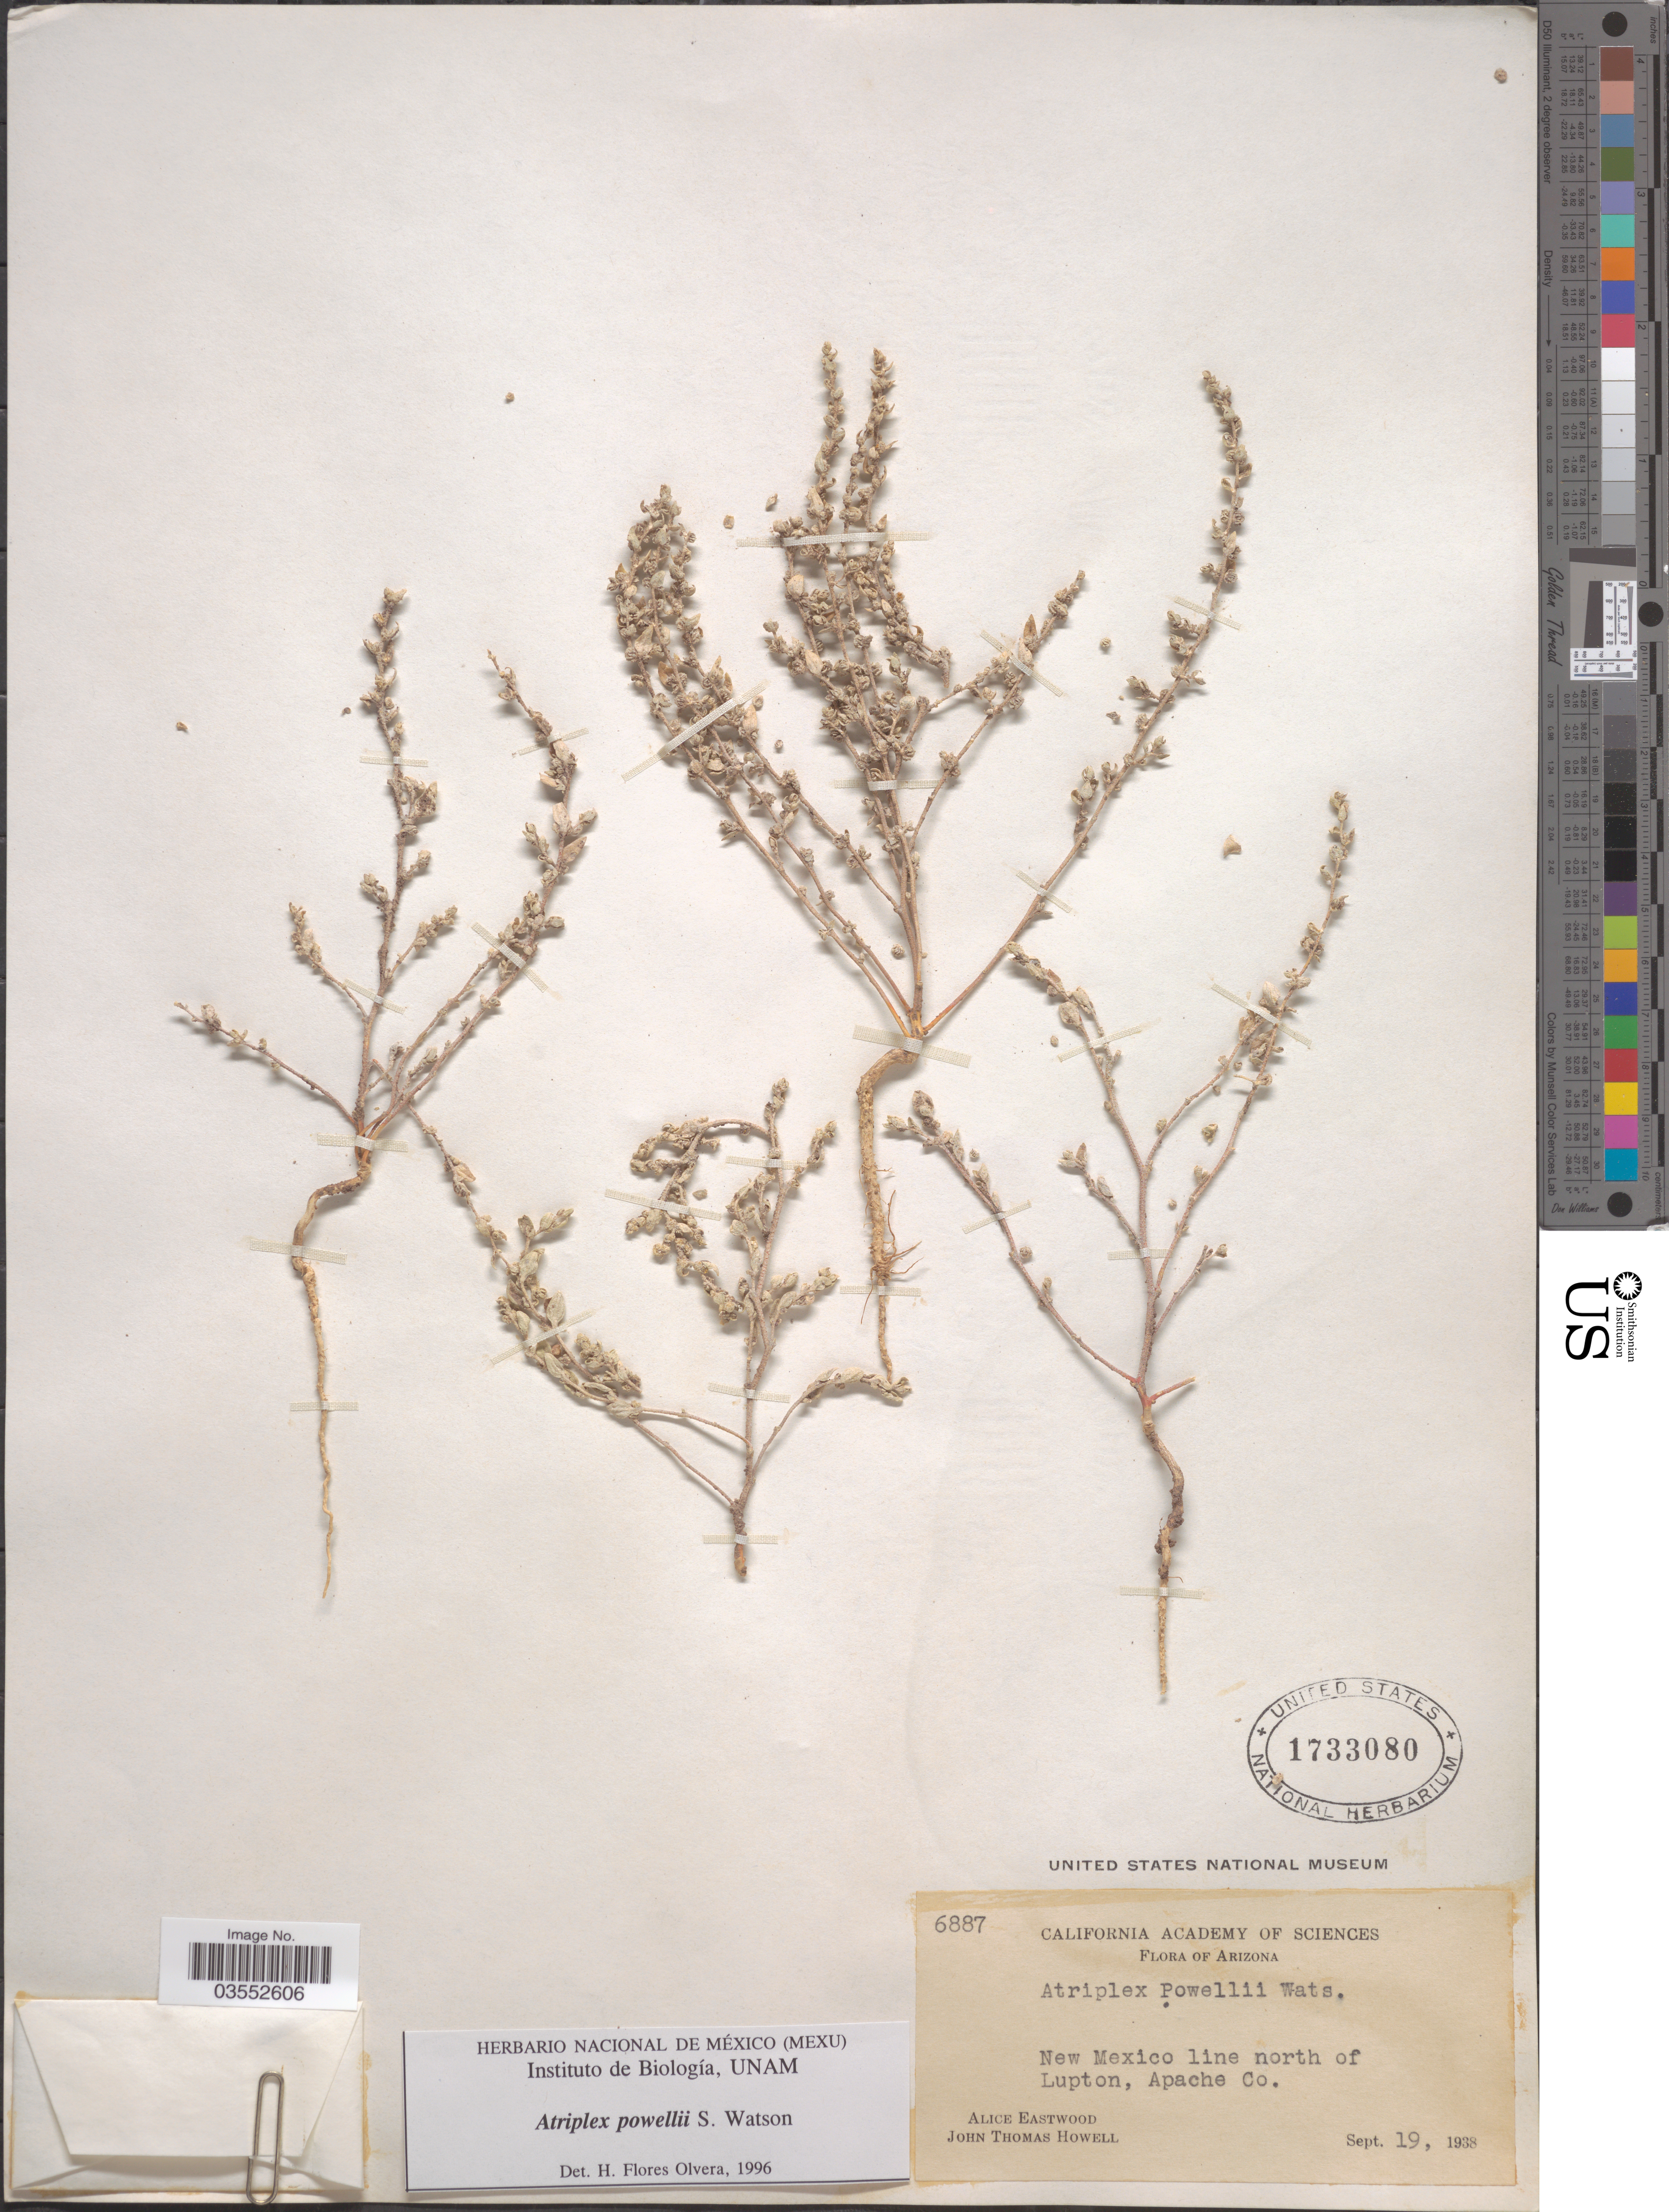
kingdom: Plantae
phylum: Tracheophyta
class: Magnoliopsida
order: Caryophyllales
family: Amaranthaceae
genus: Atriplex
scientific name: Atriplex powellii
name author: S. Watson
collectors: A. Eastwood & J. T. Howell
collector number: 6887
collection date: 1938-09-19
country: United States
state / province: Arizona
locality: New Mexico line north of Lupton, Apache Co.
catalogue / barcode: US 1733080